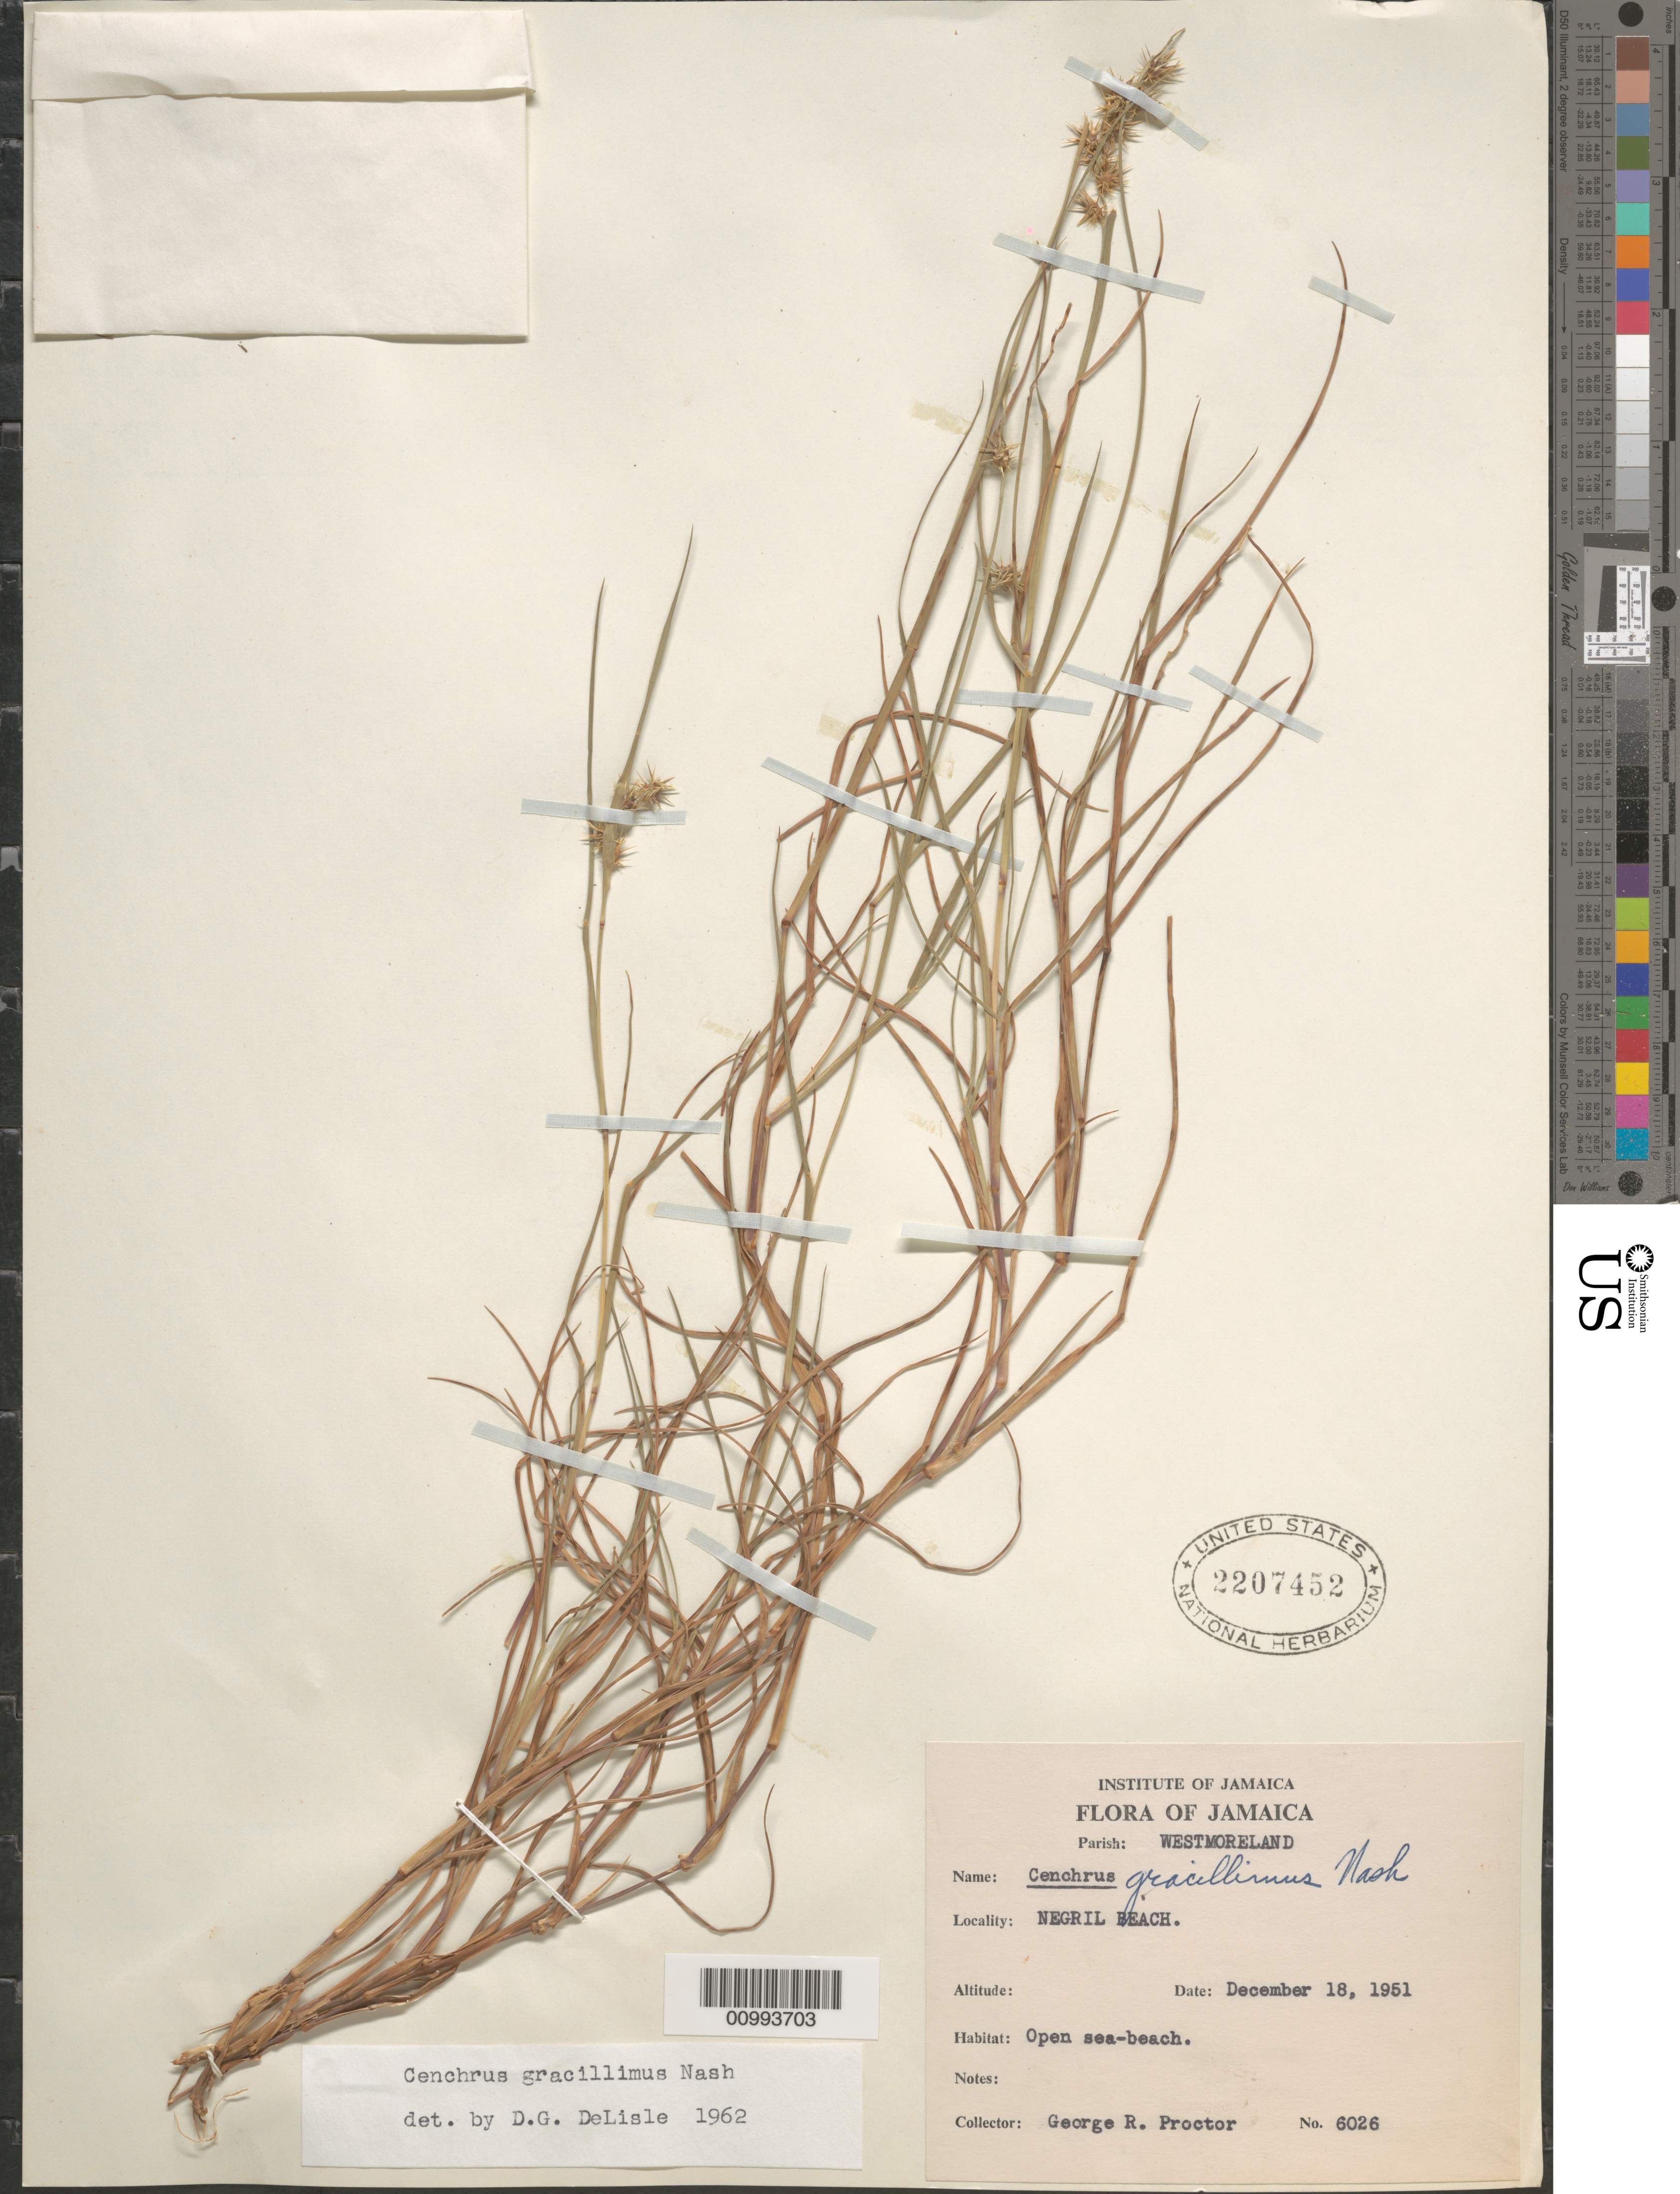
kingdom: Plantae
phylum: Tracheophyta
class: Liliopsida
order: Poales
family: Poaceae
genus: Cenchrus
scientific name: Cenchrus echinatus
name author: L.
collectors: G. R. Proctor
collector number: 6026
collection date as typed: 18 Dec 1951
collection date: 1951-12-18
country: Jamaica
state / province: Westmoreland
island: Jamaica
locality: Negril Beach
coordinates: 0 N, 0 E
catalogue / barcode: US 2207452